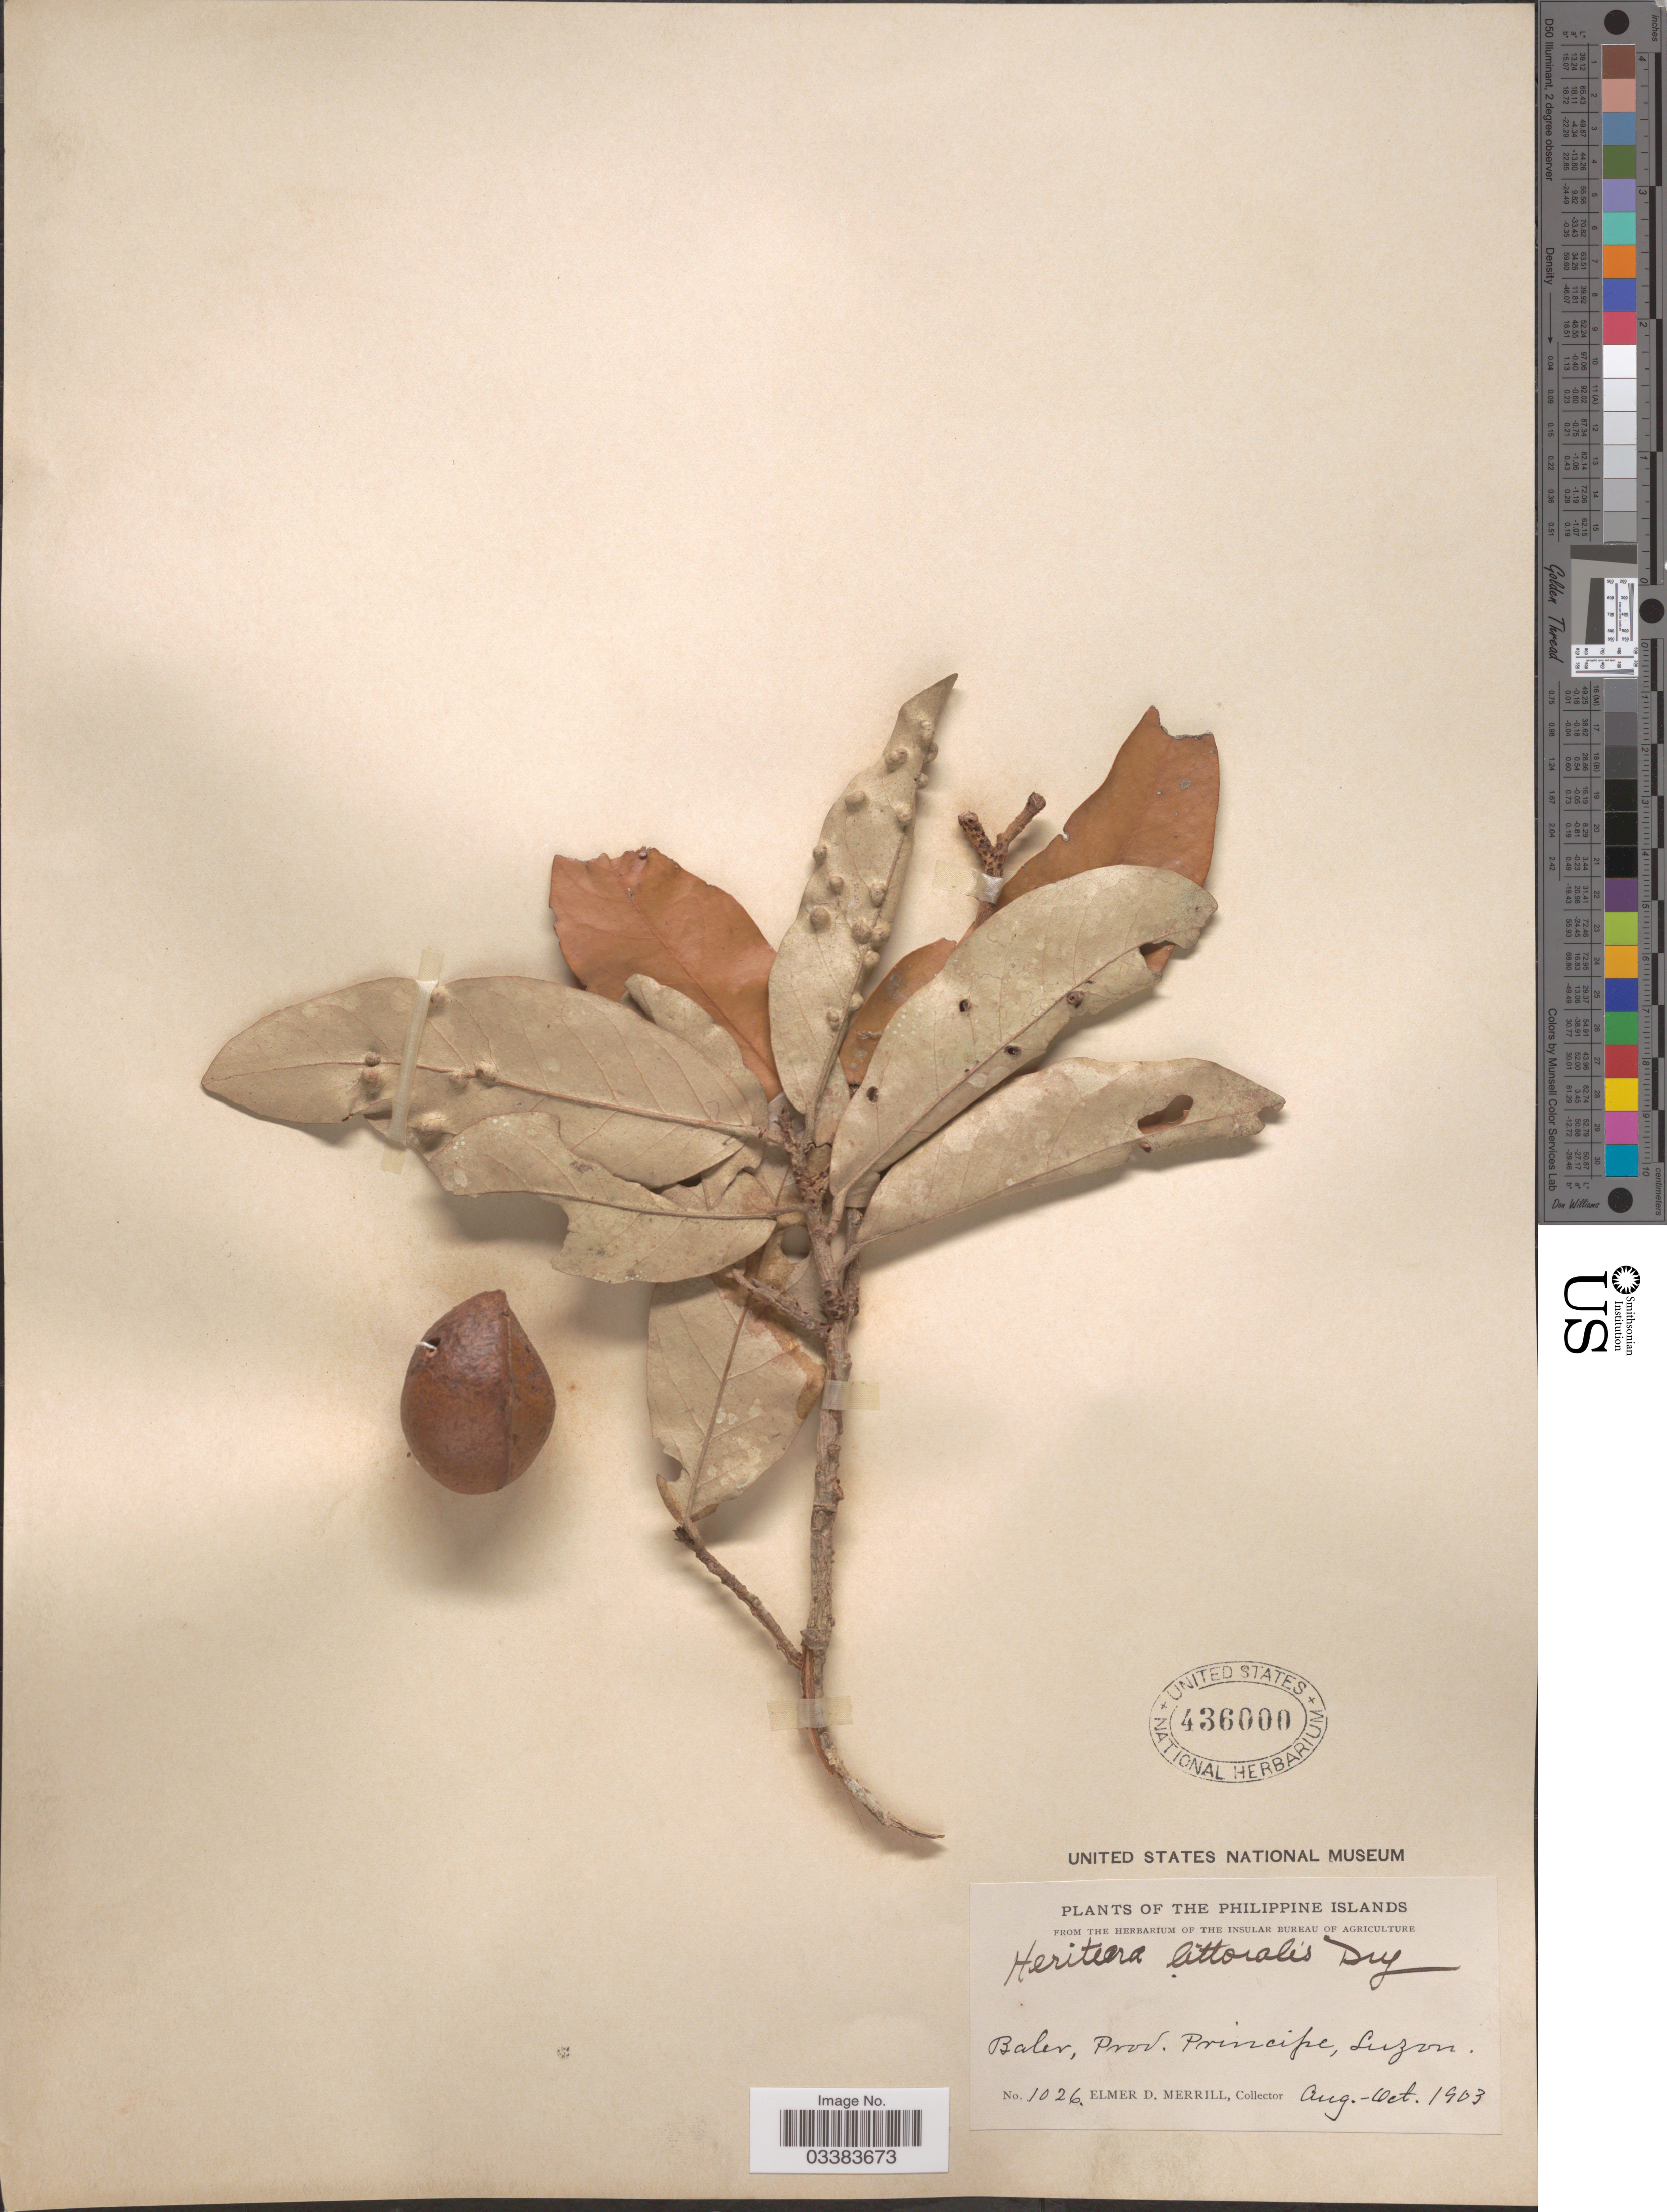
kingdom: Plantae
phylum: Tracheophyta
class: Magnoliopsida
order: Malvales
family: Malvaceae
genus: Heritiera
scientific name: Heritiera littoralis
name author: Aiton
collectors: E. D. Merrill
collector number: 1026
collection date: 1903-08/1903-10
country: Philippines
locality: Baler, Prov. Principe, Luzon.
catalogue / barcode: US 436000